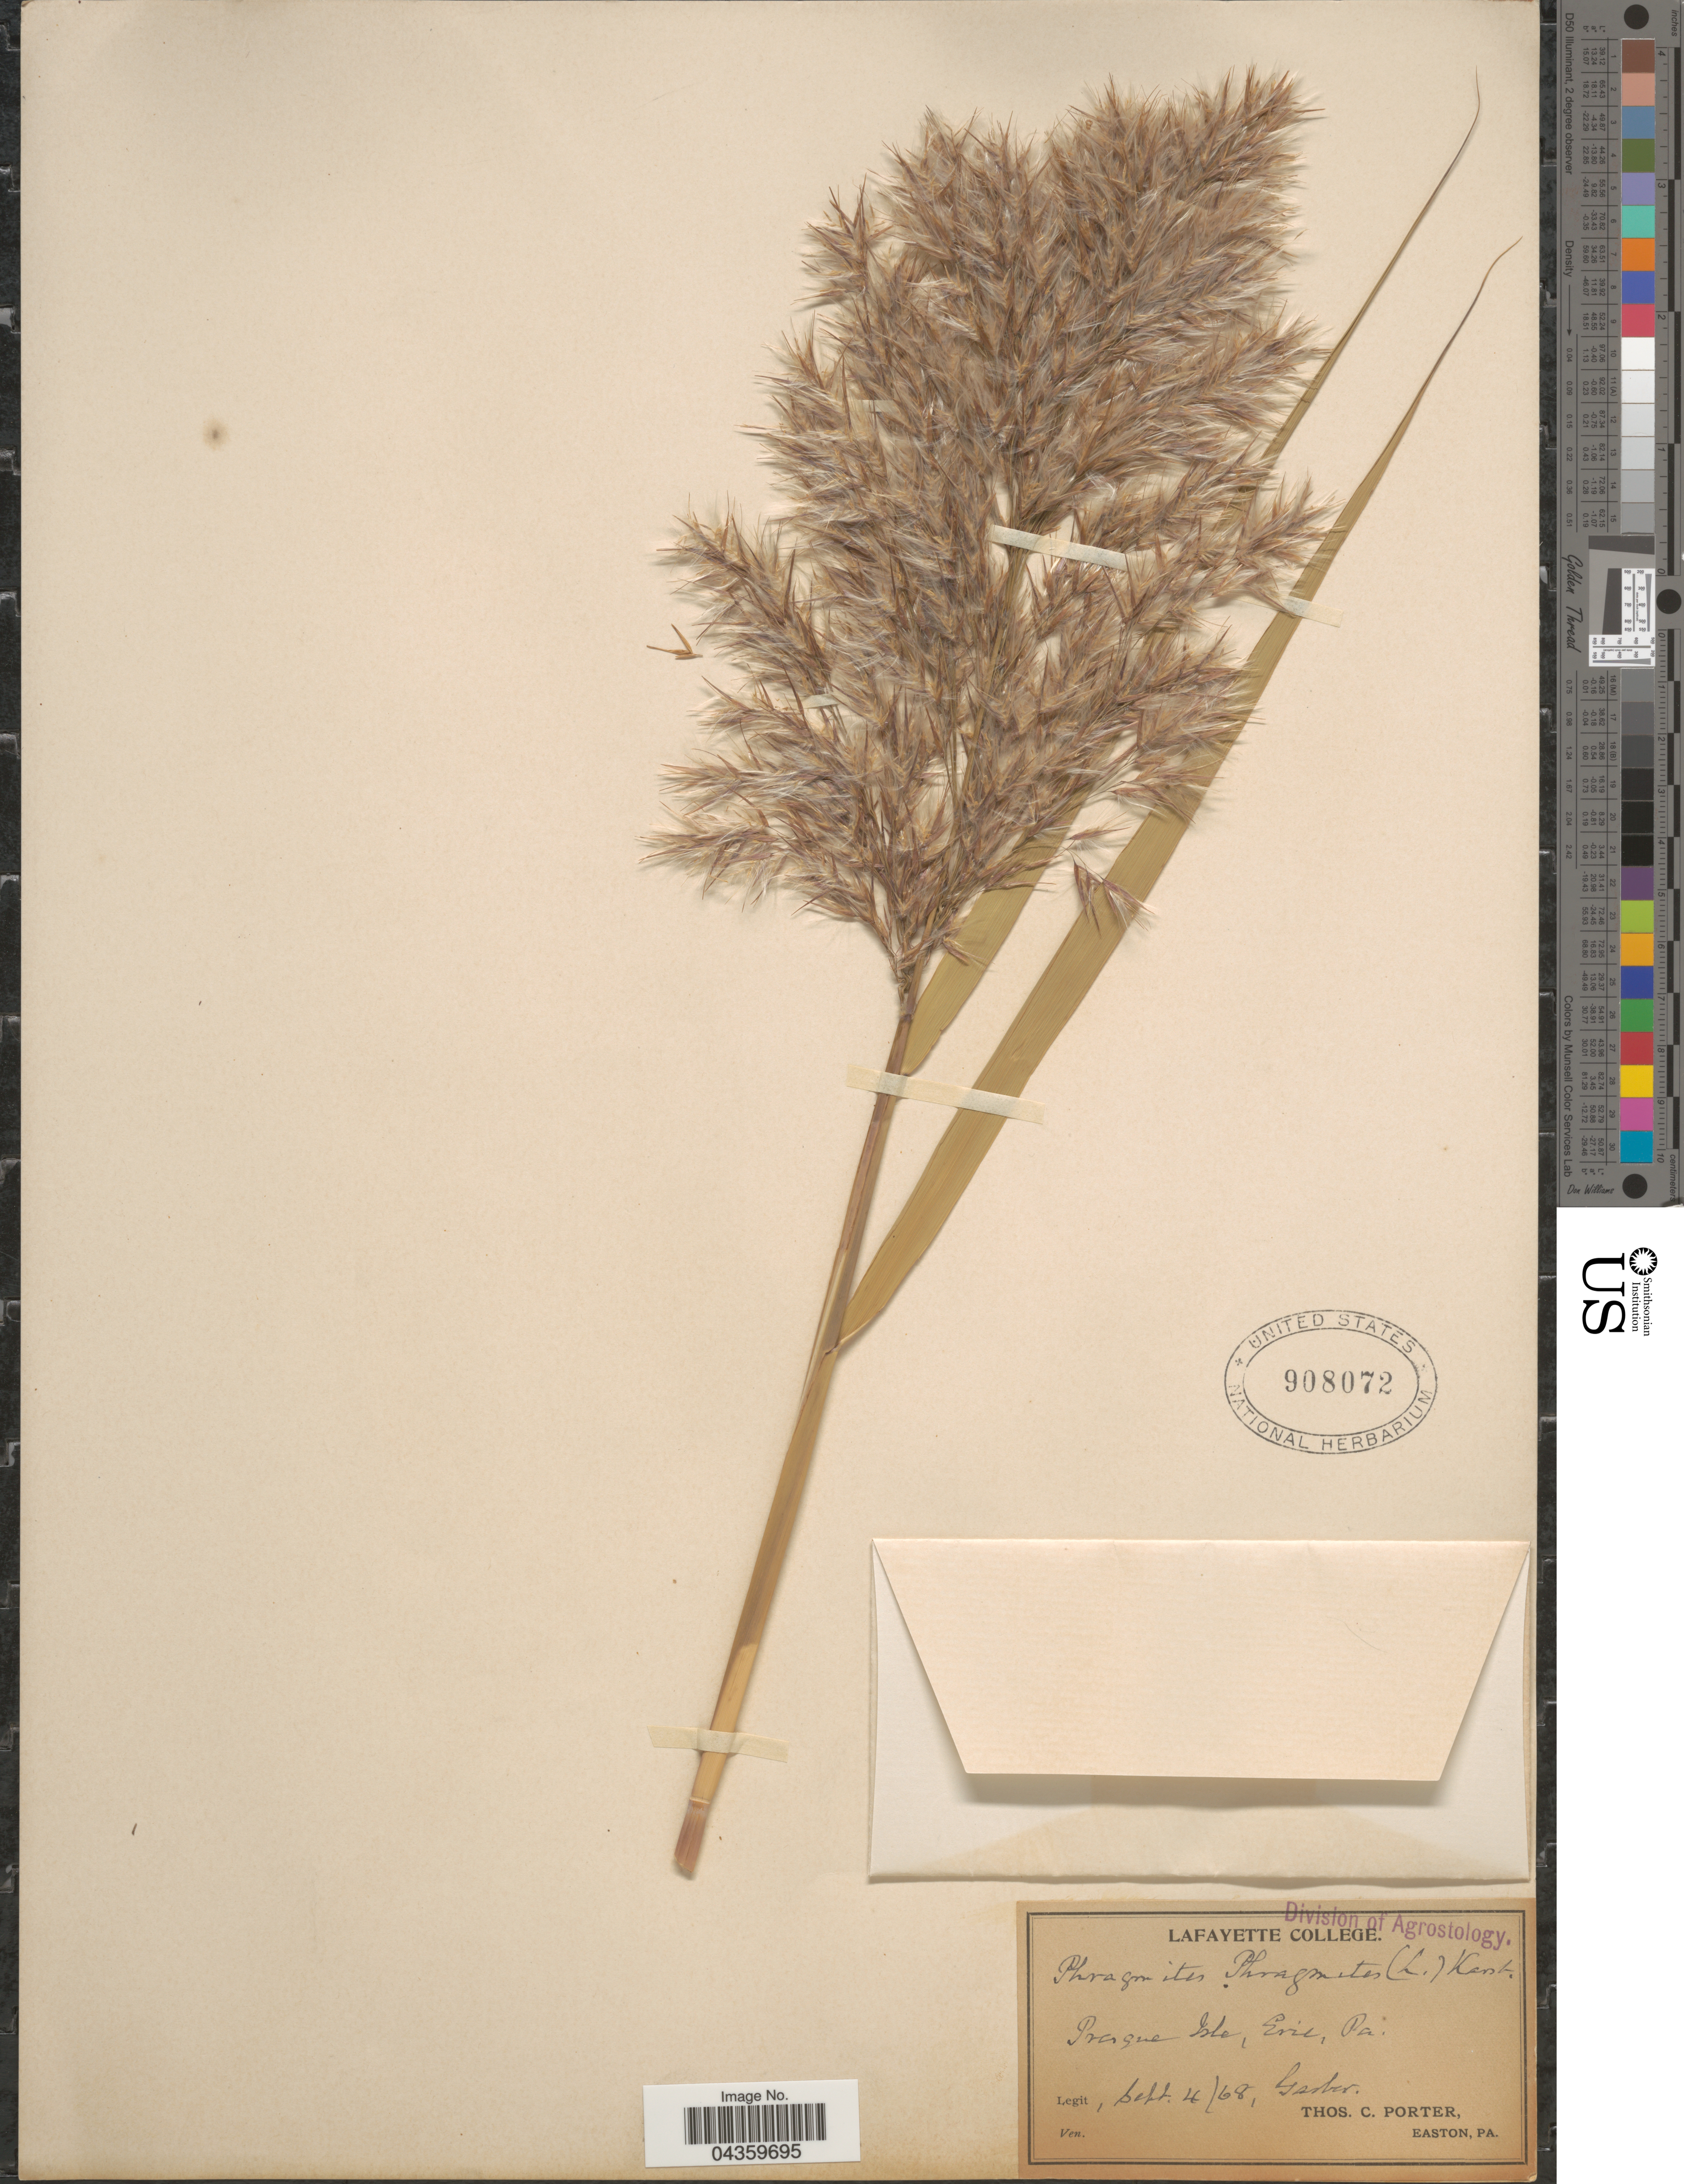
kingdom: Plantae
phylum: Tracheophyta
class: Liliopsida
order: Poales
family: Poaceae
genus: Phragmites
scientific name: Phragmites australis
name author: (Cav.) Trin. ex Steud.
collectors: T. Porter & -- Garber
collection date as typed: Transcribed d/m/y: 4/9/68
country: United States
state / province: Pennsylvania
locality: Presque Isle, Erie.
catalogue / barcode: US 908072